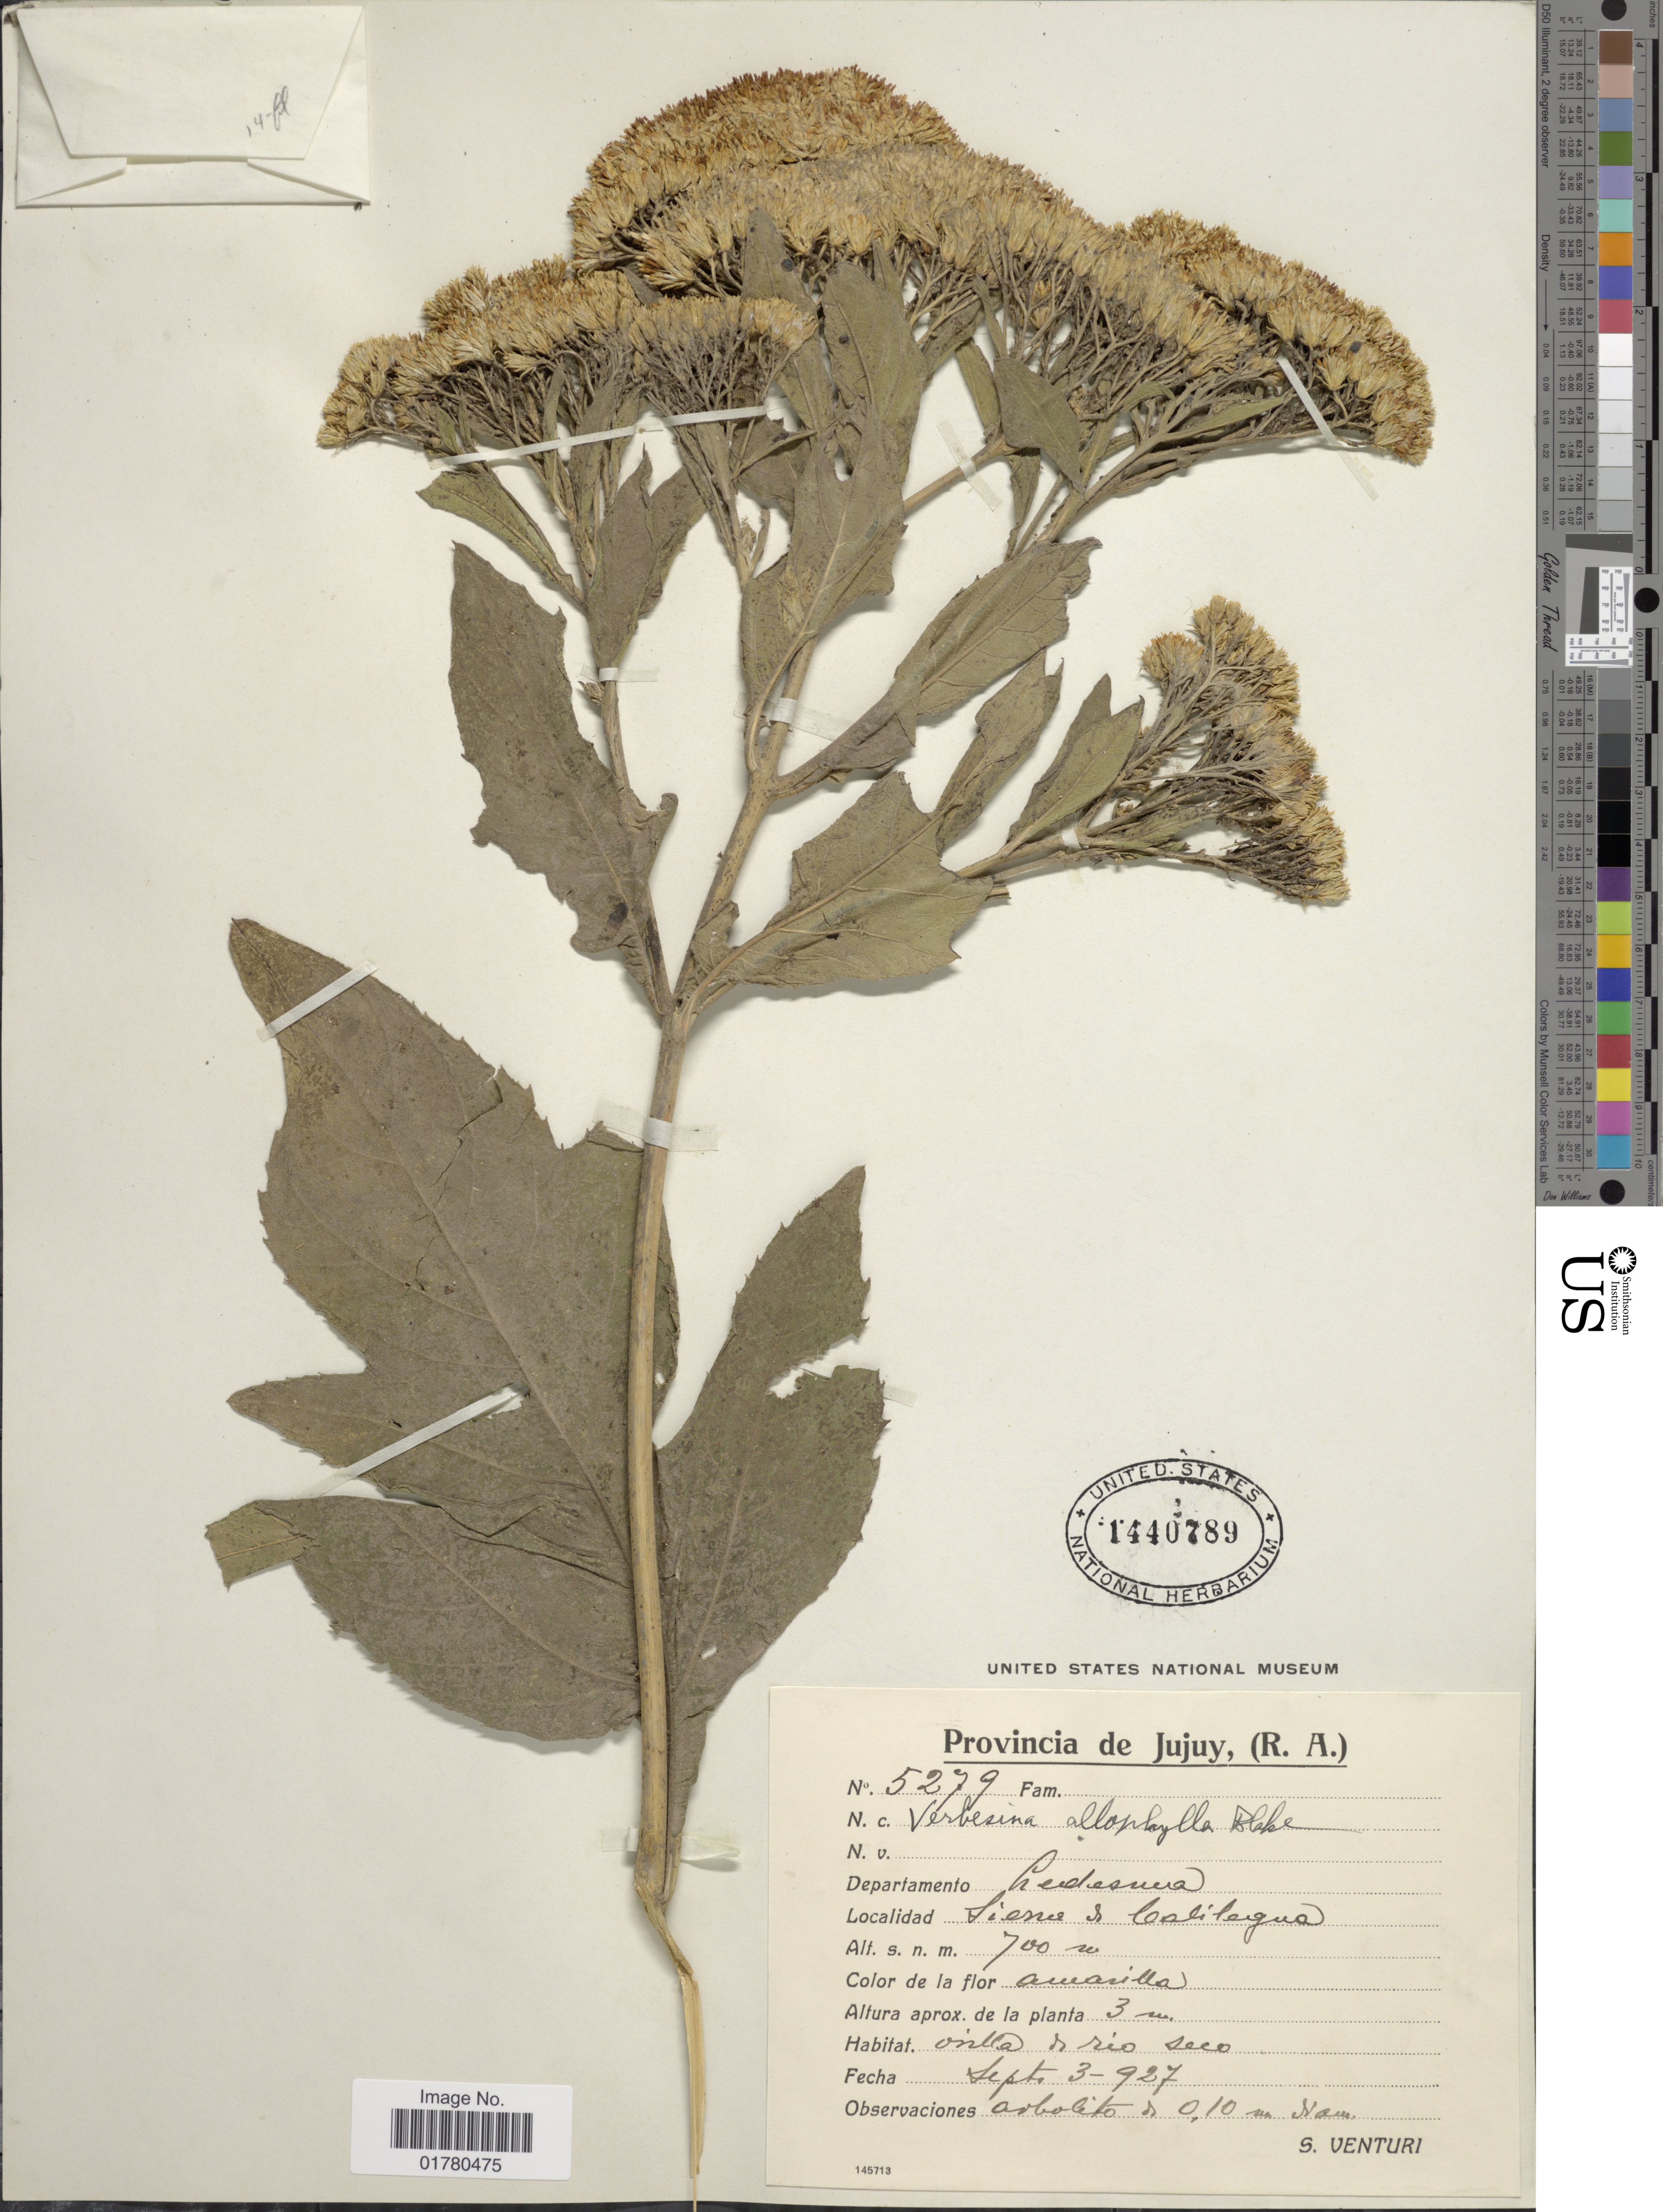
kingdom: Plantae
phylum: Tracheophyta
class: Magnoliopsida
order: Asterales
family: Asteraceae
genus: Verbesina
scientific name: Verbesina allophylla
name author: Blake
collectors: S. Venturi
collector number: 5279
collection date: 1927-09-03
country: Argentina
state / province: Jujuy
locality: (R.A) Departamento Ledesma, Sierra de Calilegua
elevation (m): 700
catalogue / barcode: US 1440789